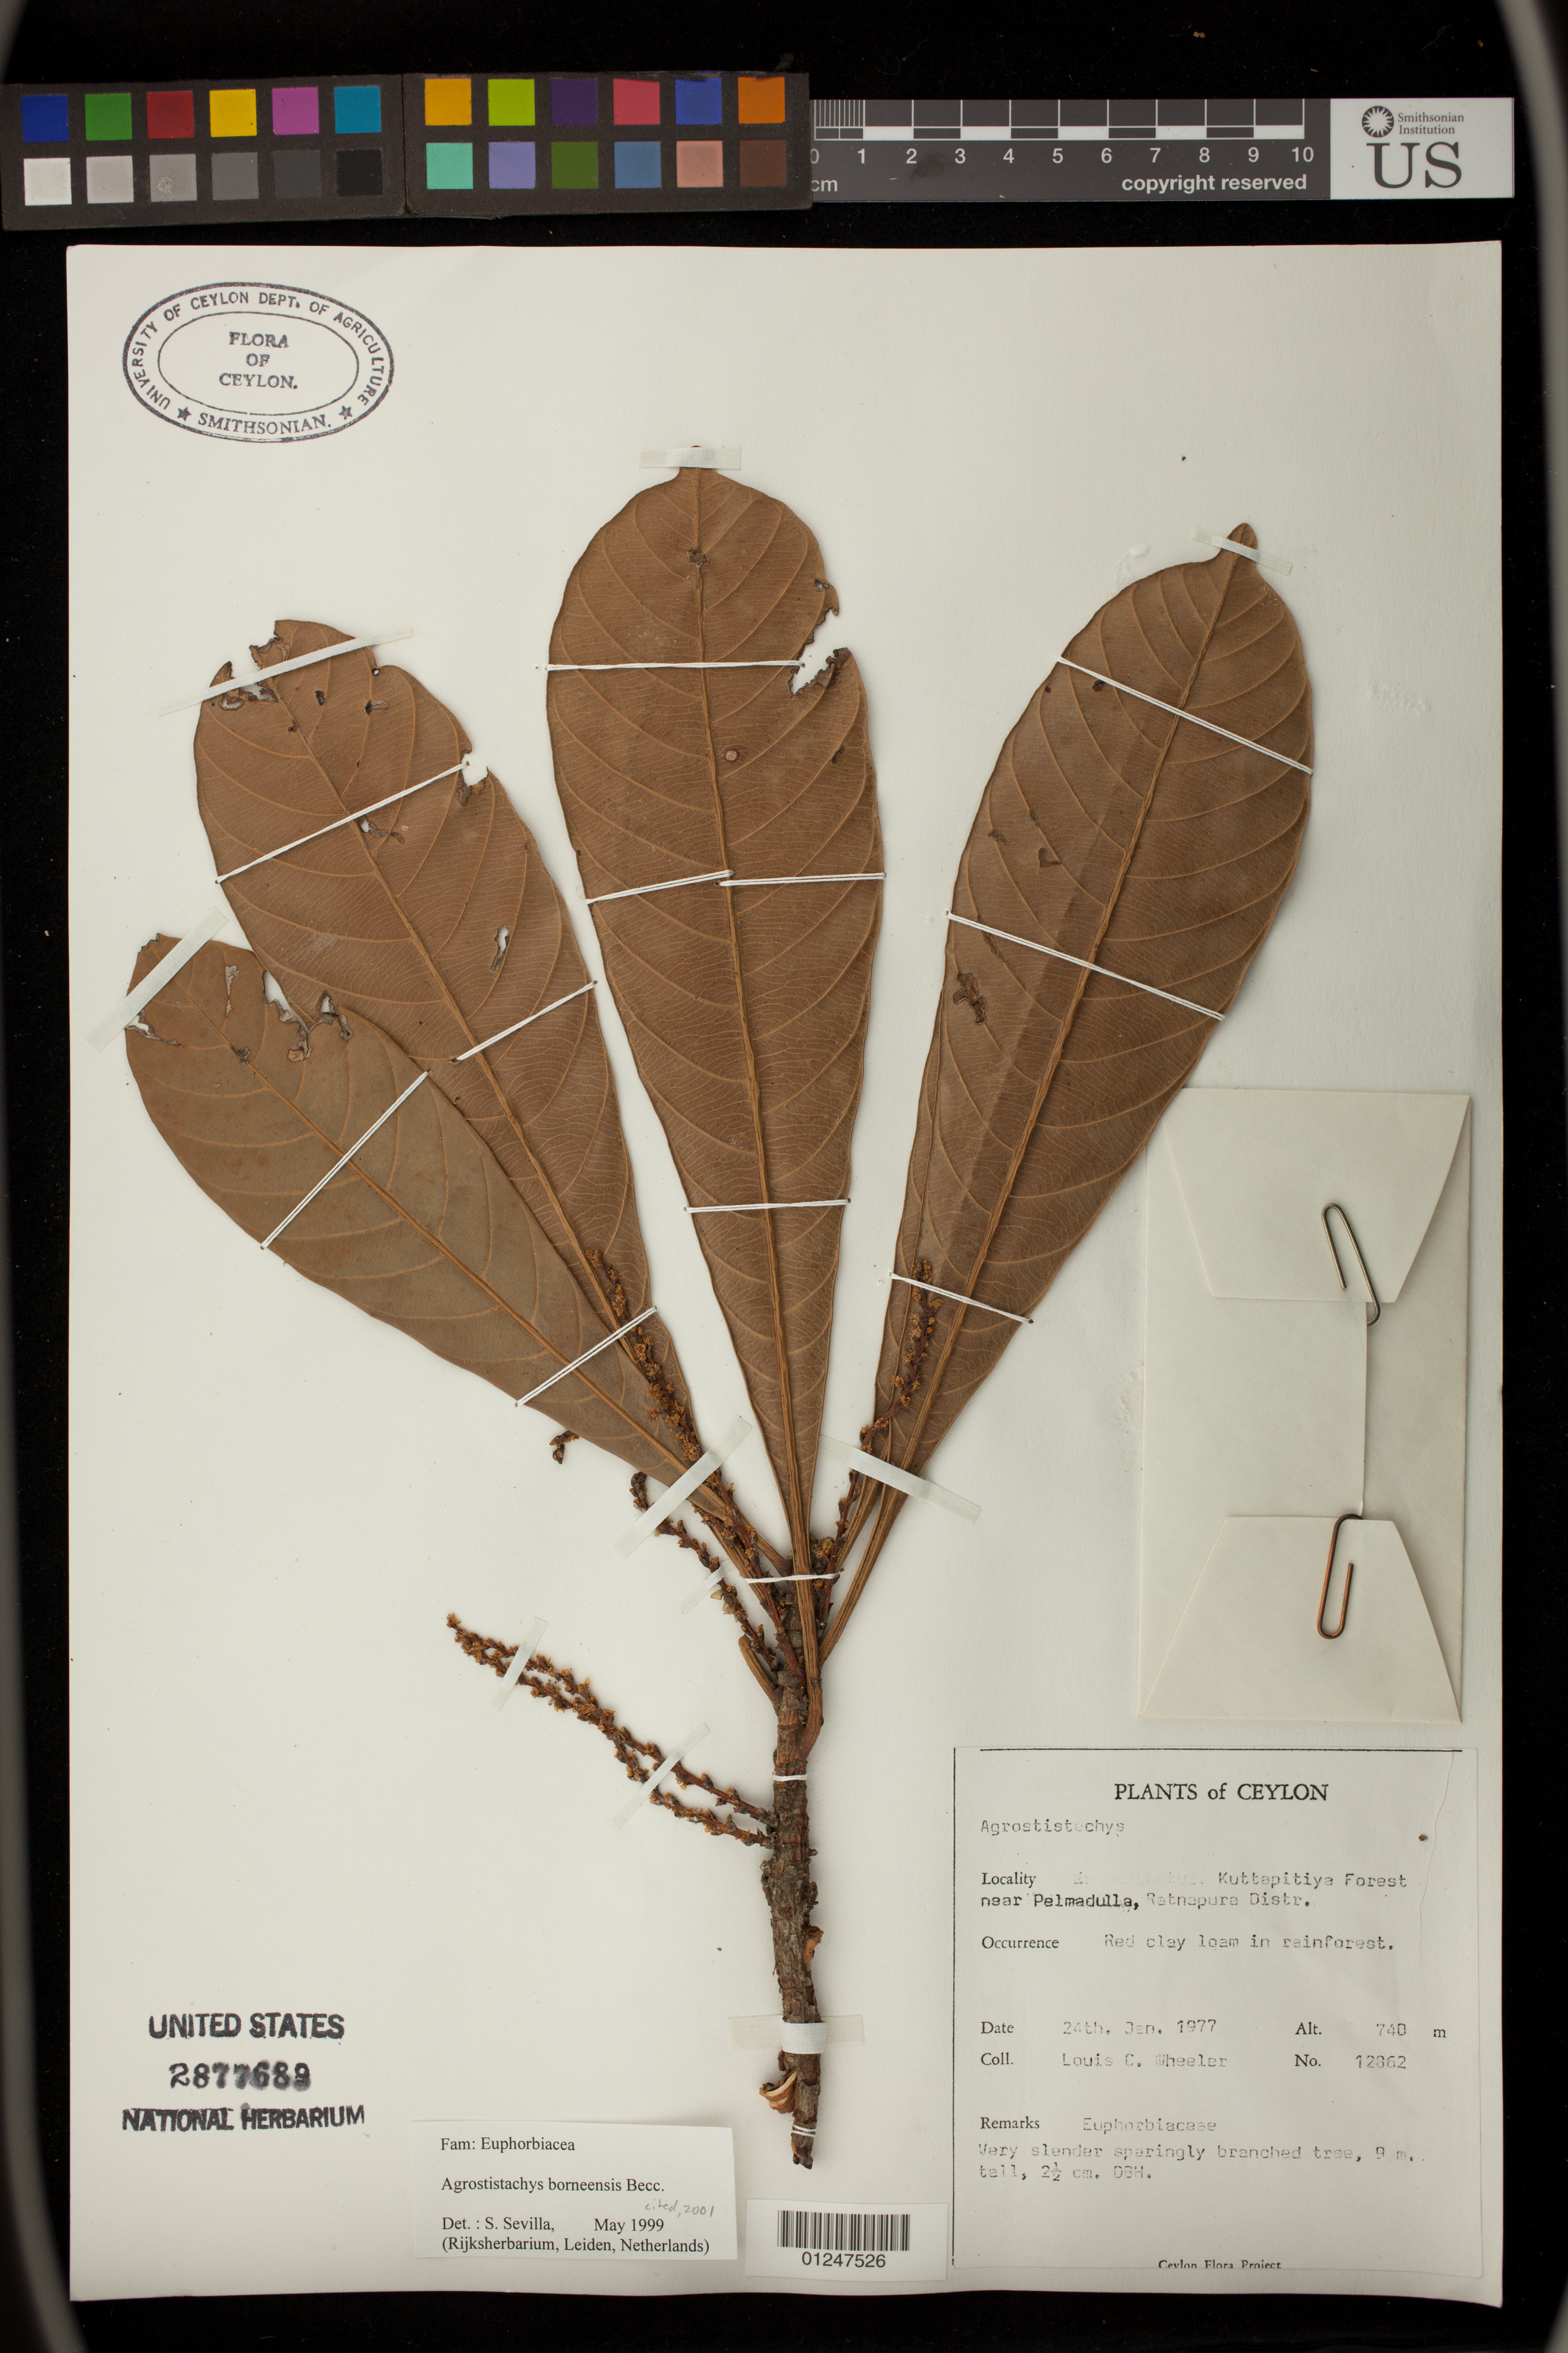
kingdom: Plantae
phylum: Tracheophyta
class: Magnoliopsida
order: Malpighiales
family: Euphorbiaceae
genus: Agrostistachys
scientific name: Agrostistachys borneensis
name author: Becc.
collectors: L. C. Wheeler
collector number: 12862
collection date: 1977-01-24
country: Sri Lanka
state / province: Sabaragamuwa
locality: Kuttapitiya Forest near Pelmadulla, Ratnapura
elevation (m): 740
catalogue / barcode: US 2877689